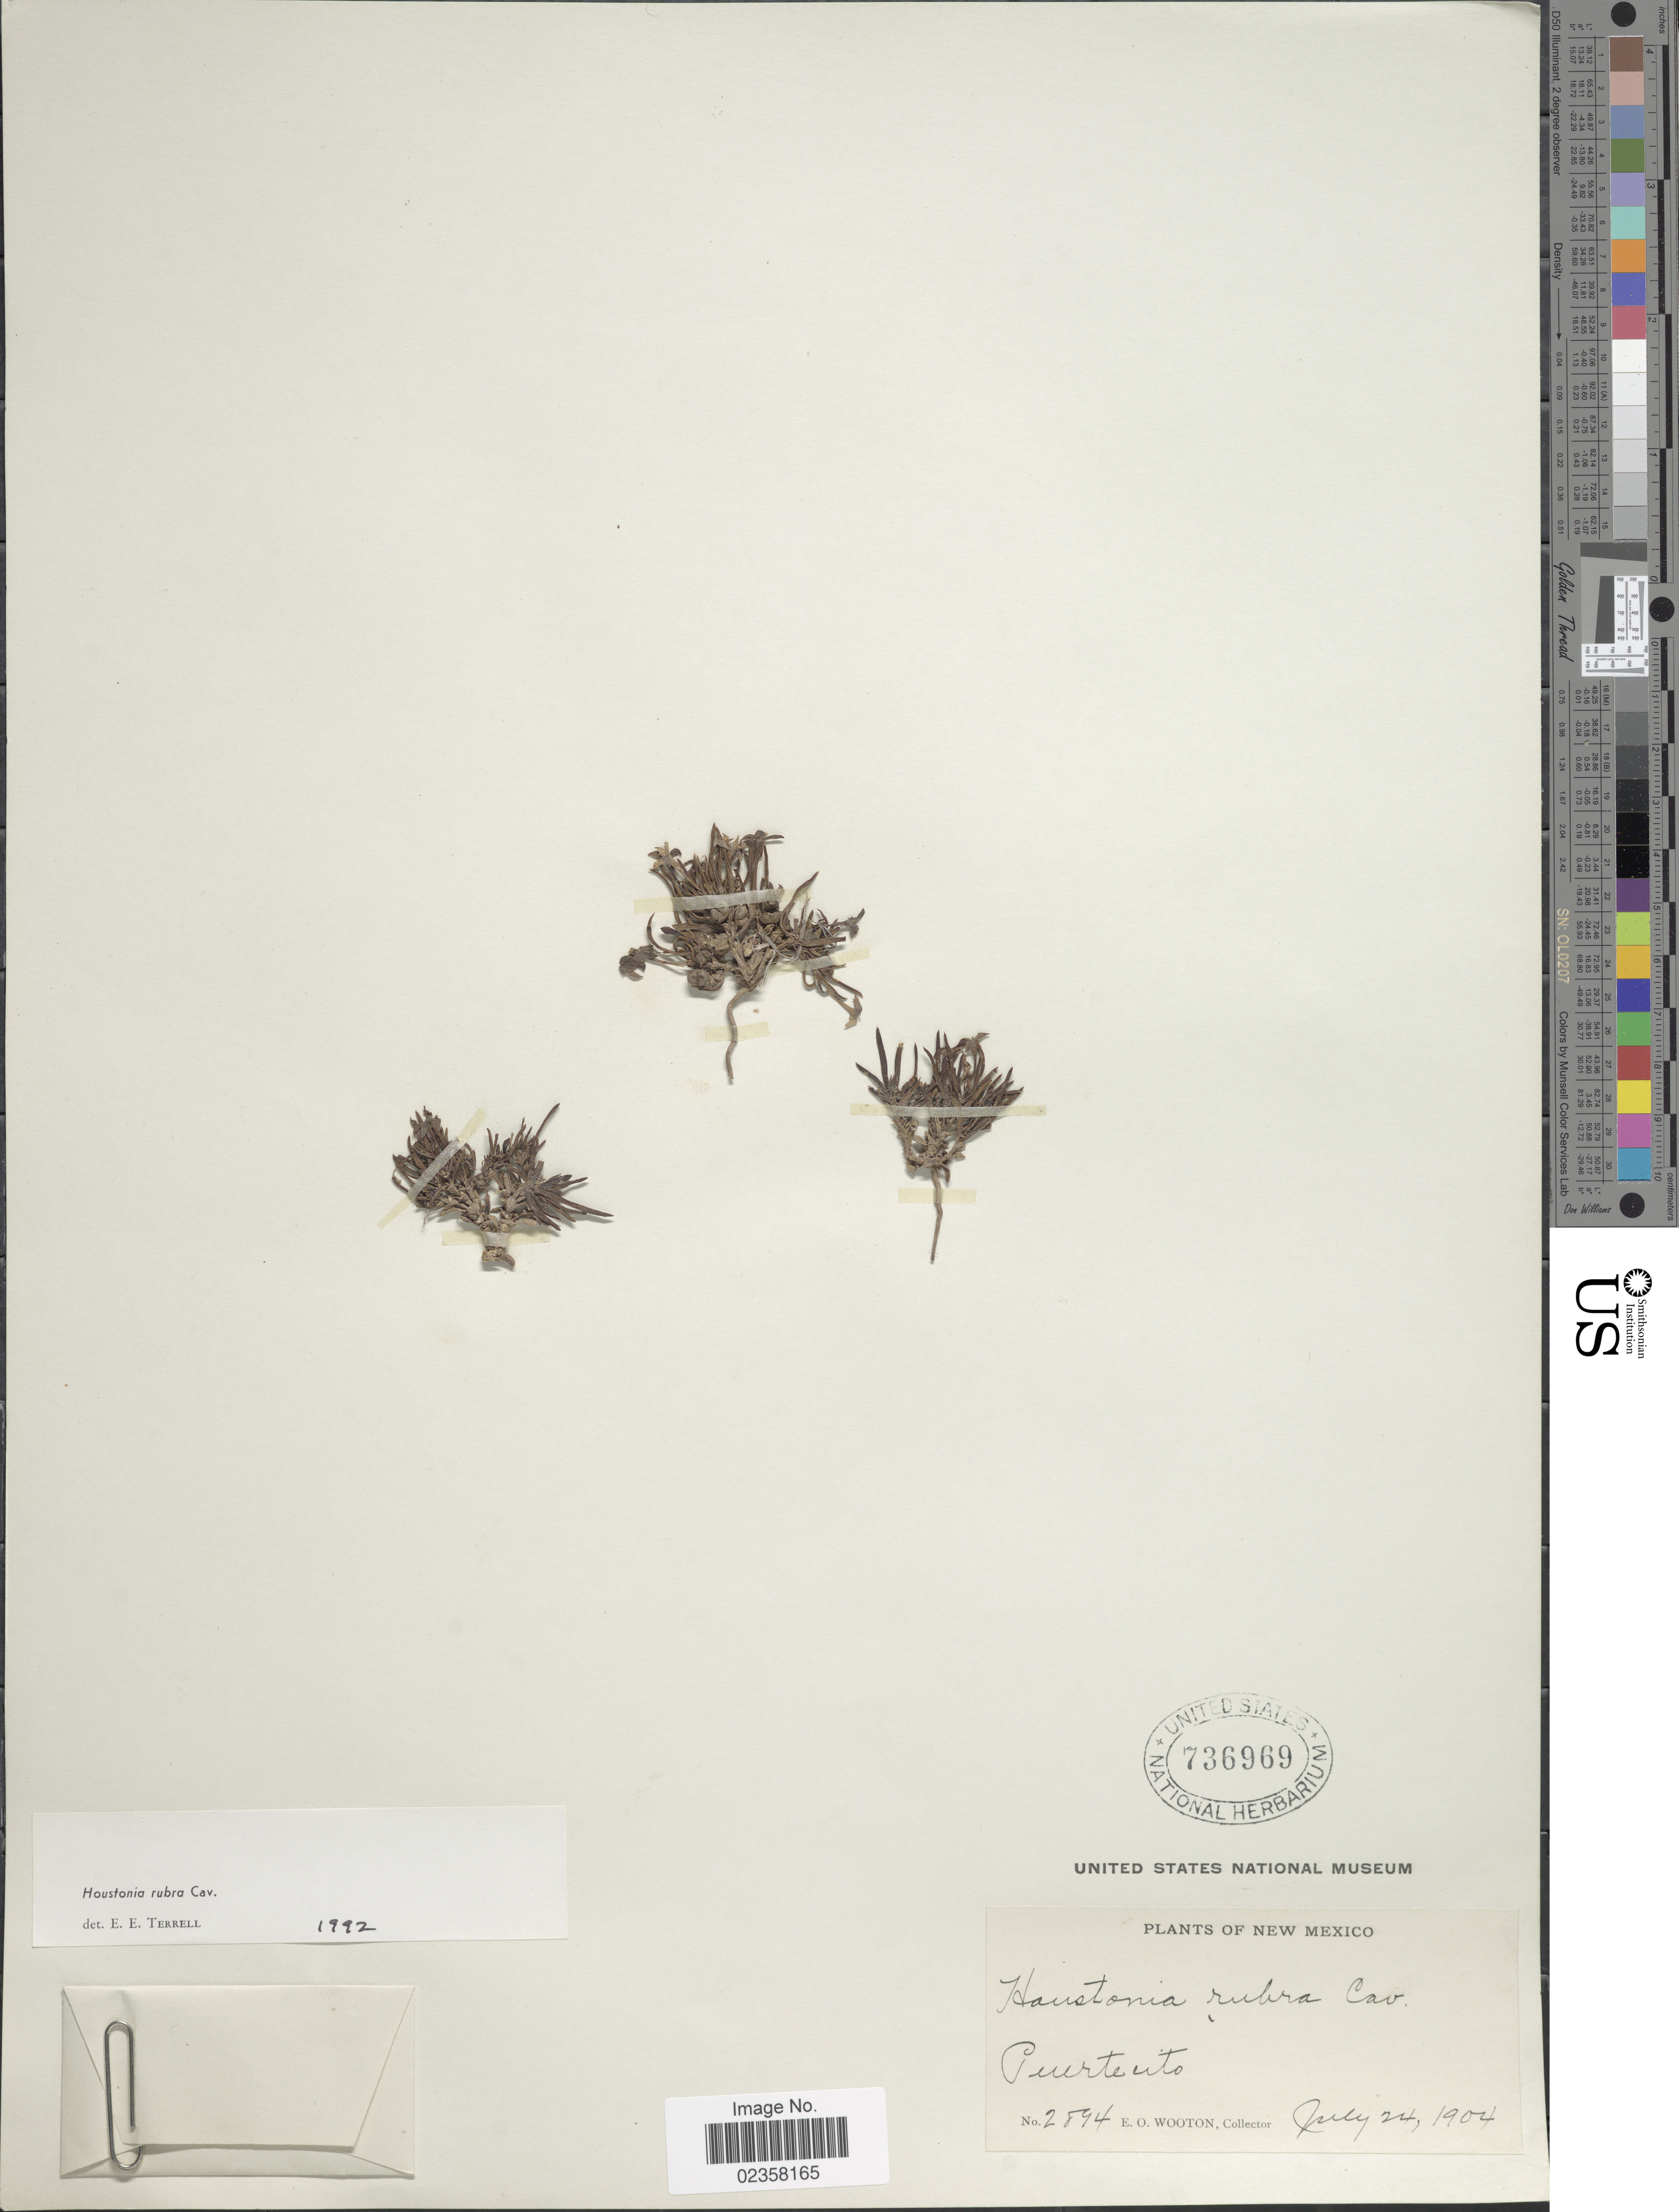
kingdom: Plantae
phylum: Tracheophyta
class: Magnoliopsida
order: Gentianales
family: Rubiaceae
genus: Houstonia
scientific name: Houstonia rubra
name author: Cav.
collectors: E. O. Wooton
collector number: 2894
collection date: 1904-07-24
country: United States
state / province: New Mexico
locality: Puertecito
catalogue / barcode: US 736969